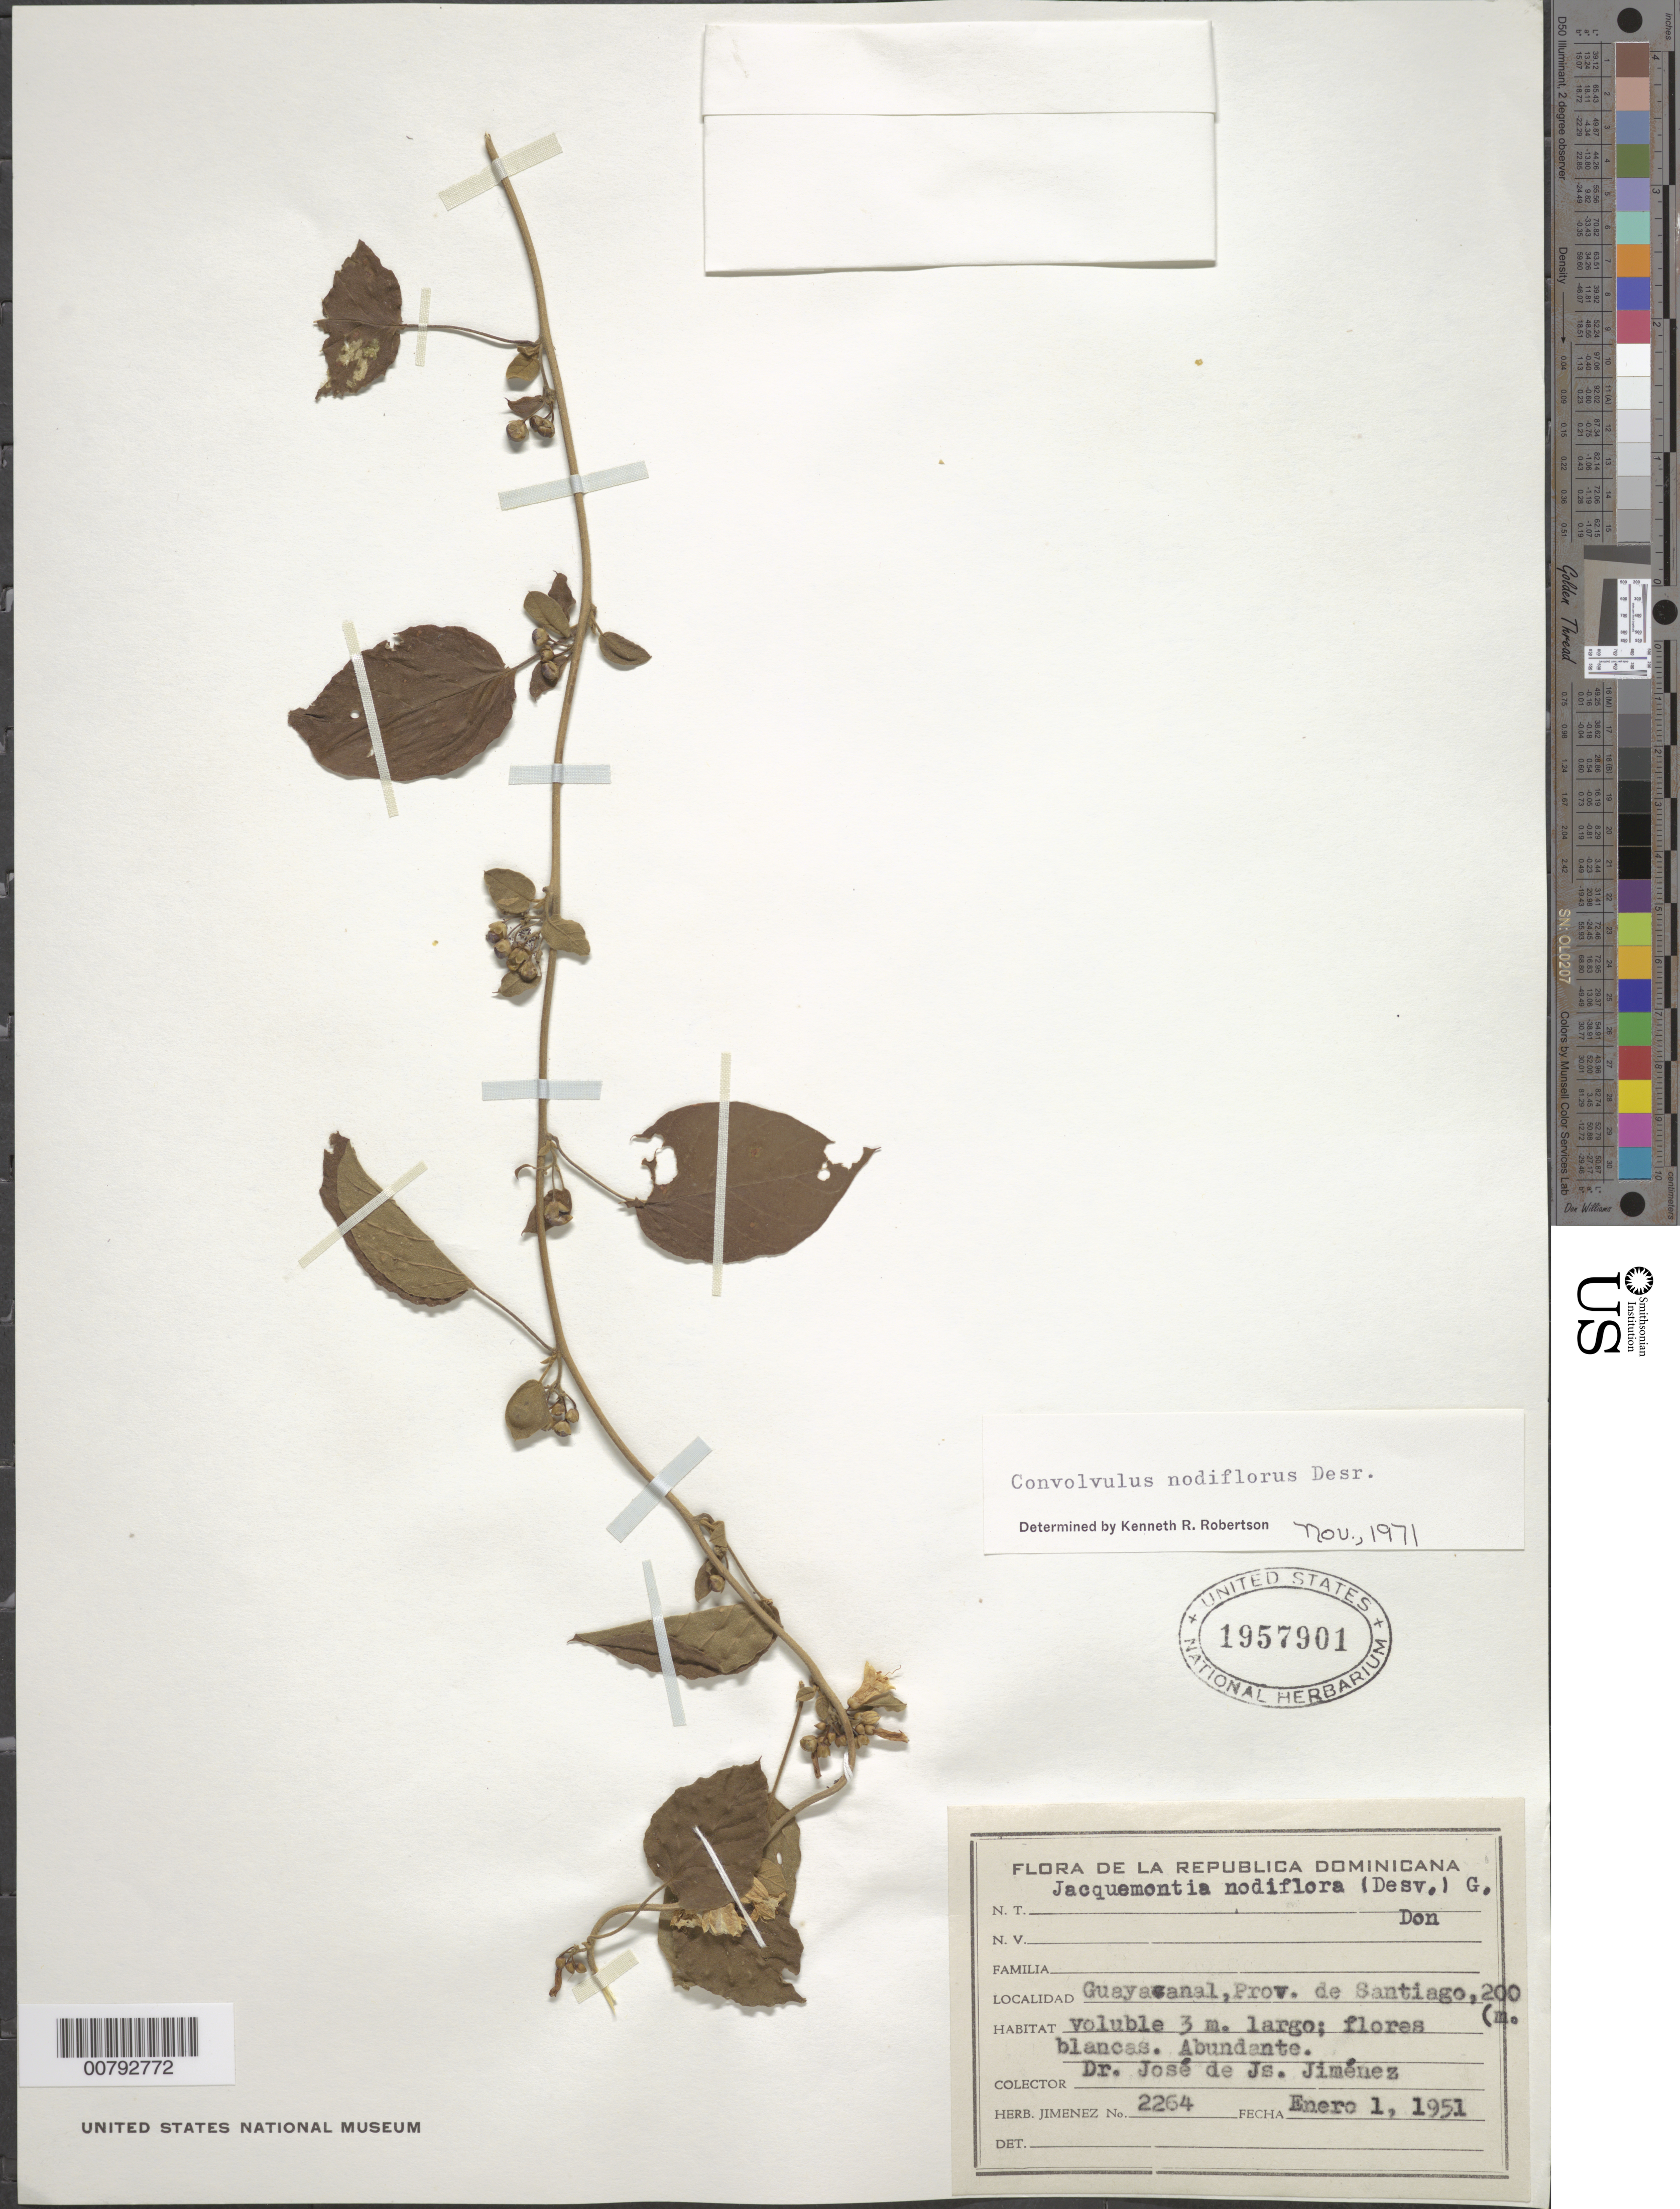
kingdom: Plantae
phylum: Tracheophyta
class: Magnoliopsida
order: Solanales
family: Convolvulaceae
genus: Convolvulus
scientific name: Convolvulus nodiflorus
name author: Desr.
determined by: Robertson, K. R.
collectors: J. J. Jiménez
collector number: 2264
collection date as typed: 01 Jan 1951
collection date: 1951-01-01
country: Dominican Republic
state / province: Santiago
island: Hispaniola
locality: Guayacanal.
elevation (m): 200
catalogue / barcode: US 1957901